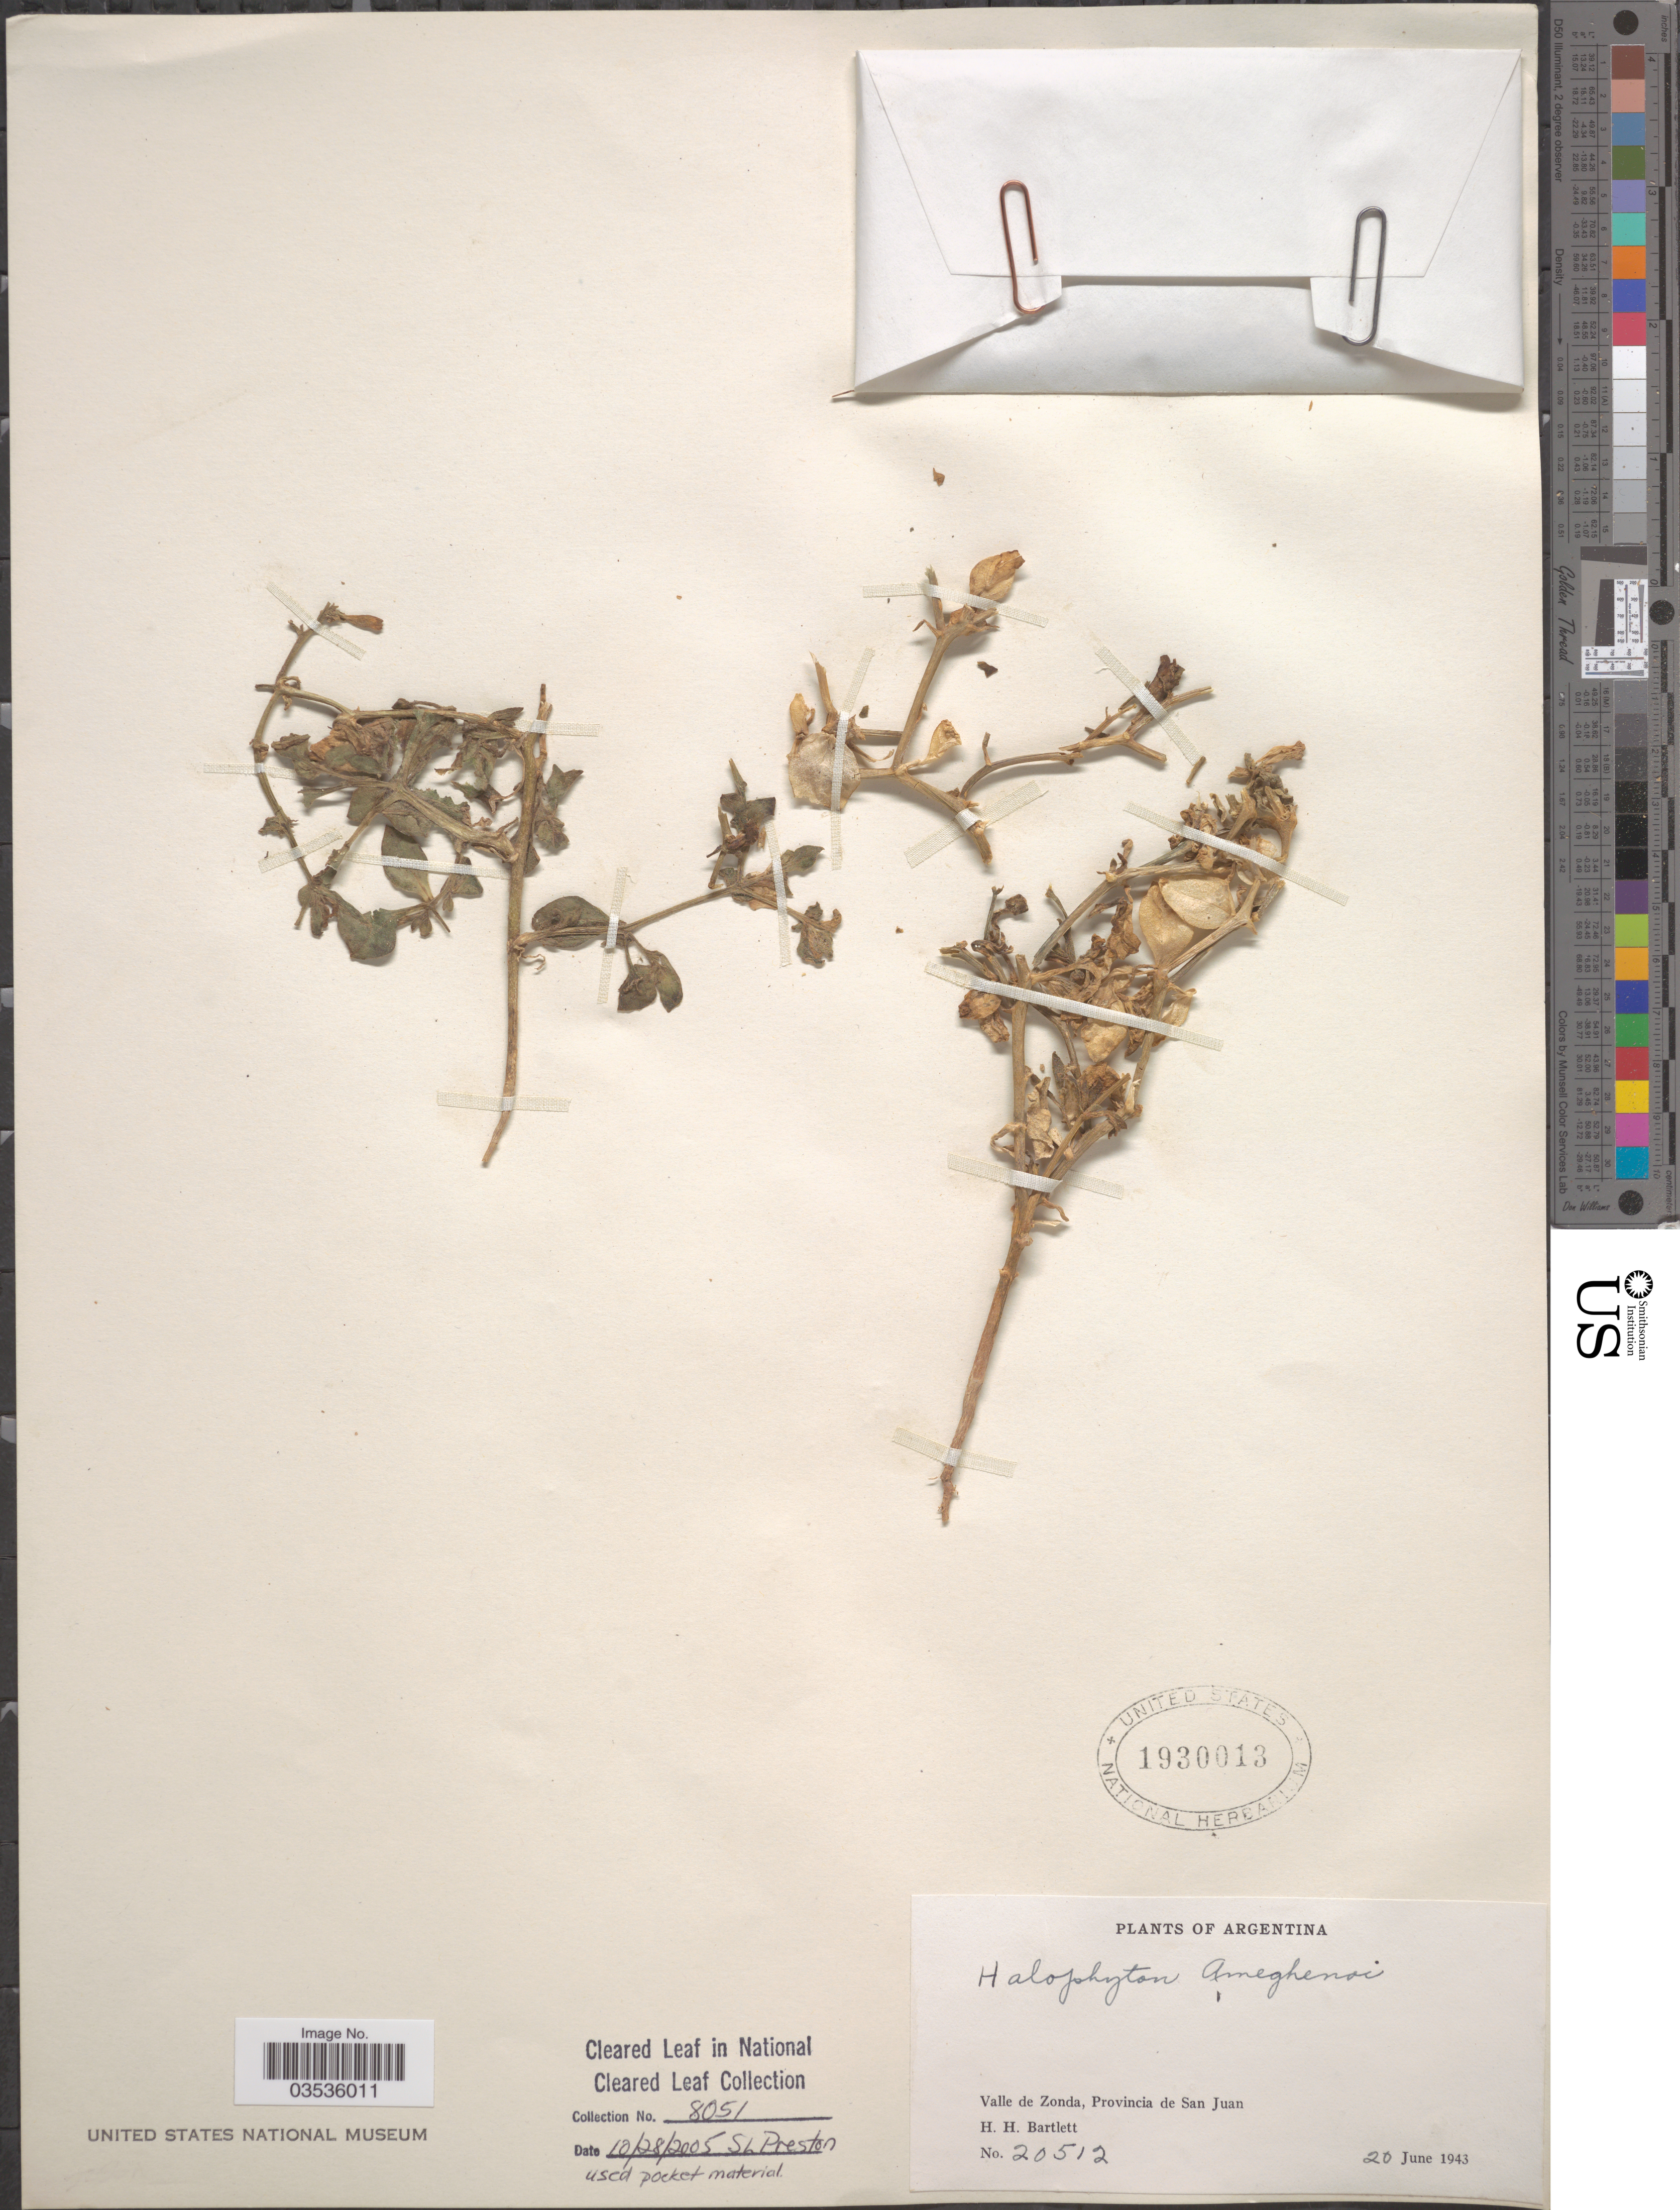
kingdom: Plantae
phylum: Tracheophyta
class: Magnoliopsida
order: Caryophyllales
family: Halophytaceae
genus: Halophytum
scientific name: Halophytum sp.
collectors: H. H. Bartlett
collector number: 20512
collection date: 1943-06-20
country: Argentina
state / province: San Juan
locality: Valle de Zonda.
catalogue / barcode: US 1930013